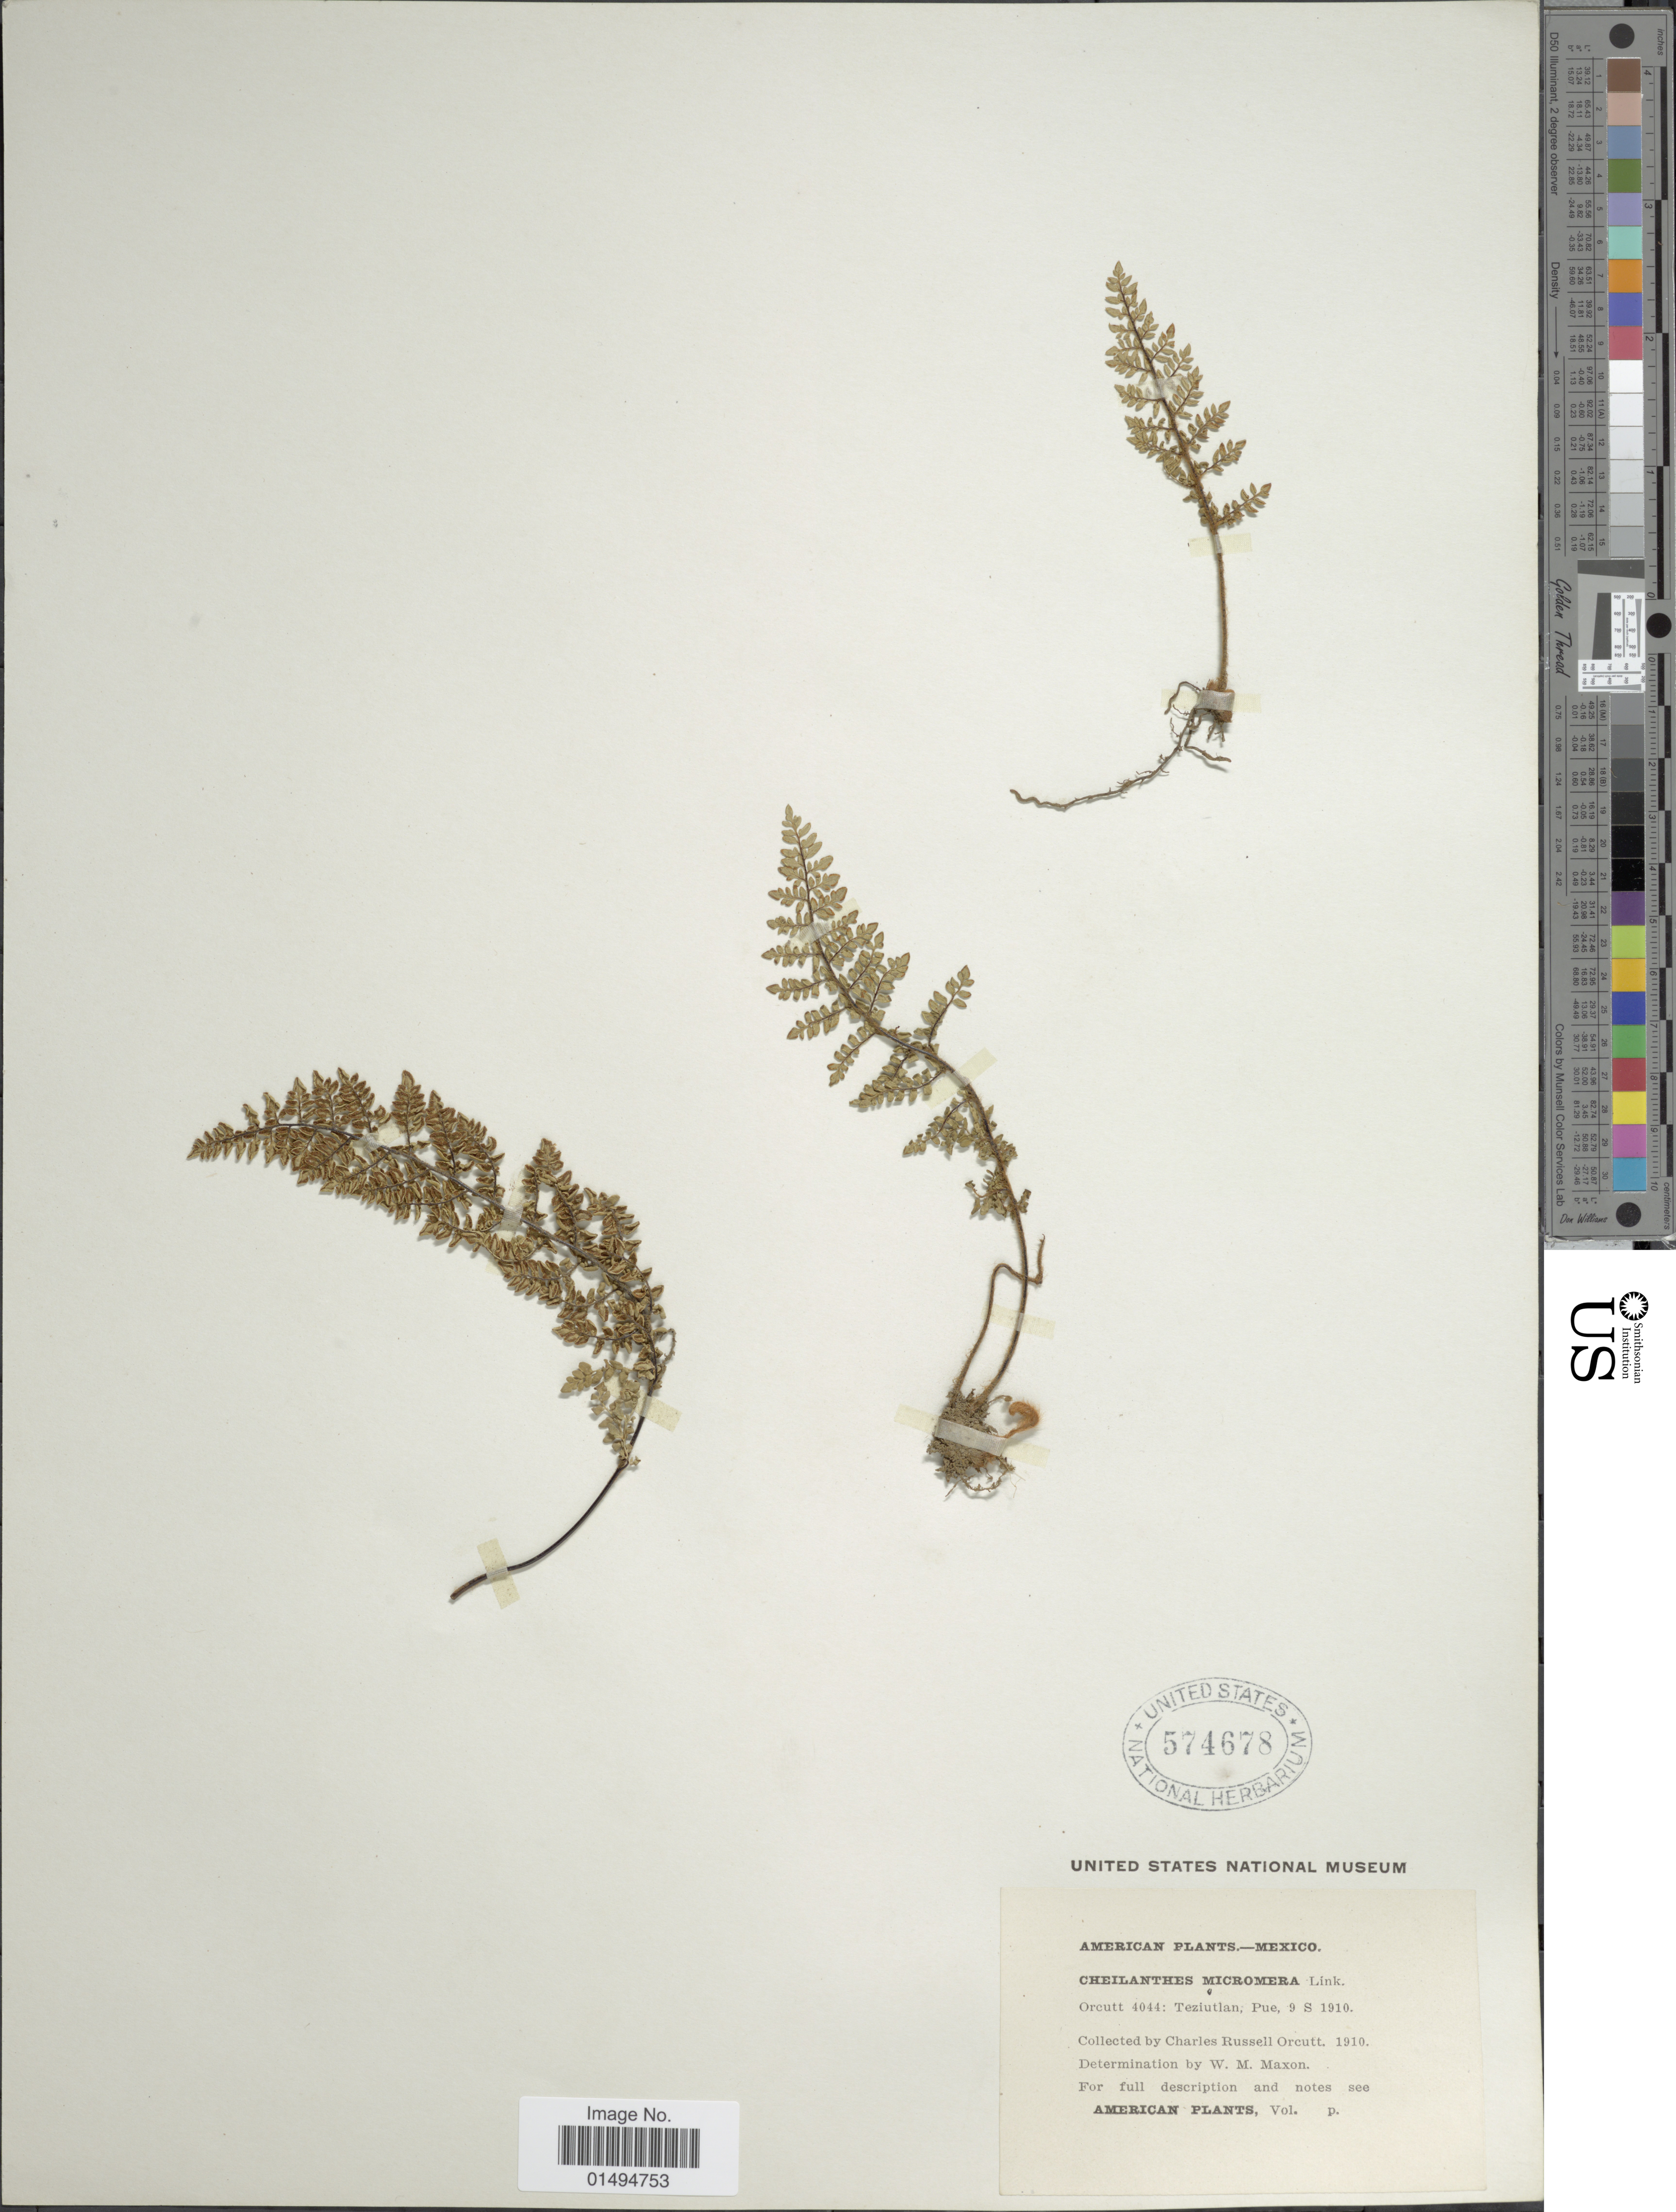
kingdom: Plantae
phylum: Tracheophyta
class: Polypodiopsida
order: Polypodiales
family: Pteridaceae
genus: Myriopteris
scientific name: Myriopteris notholaenoides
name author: (Desv.) Grusz & Windham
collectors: C. R. Orcutt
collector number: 4044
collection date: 1910-09-09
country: Mexico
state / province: Puebla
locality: Teziutlan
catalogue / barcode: US 574678